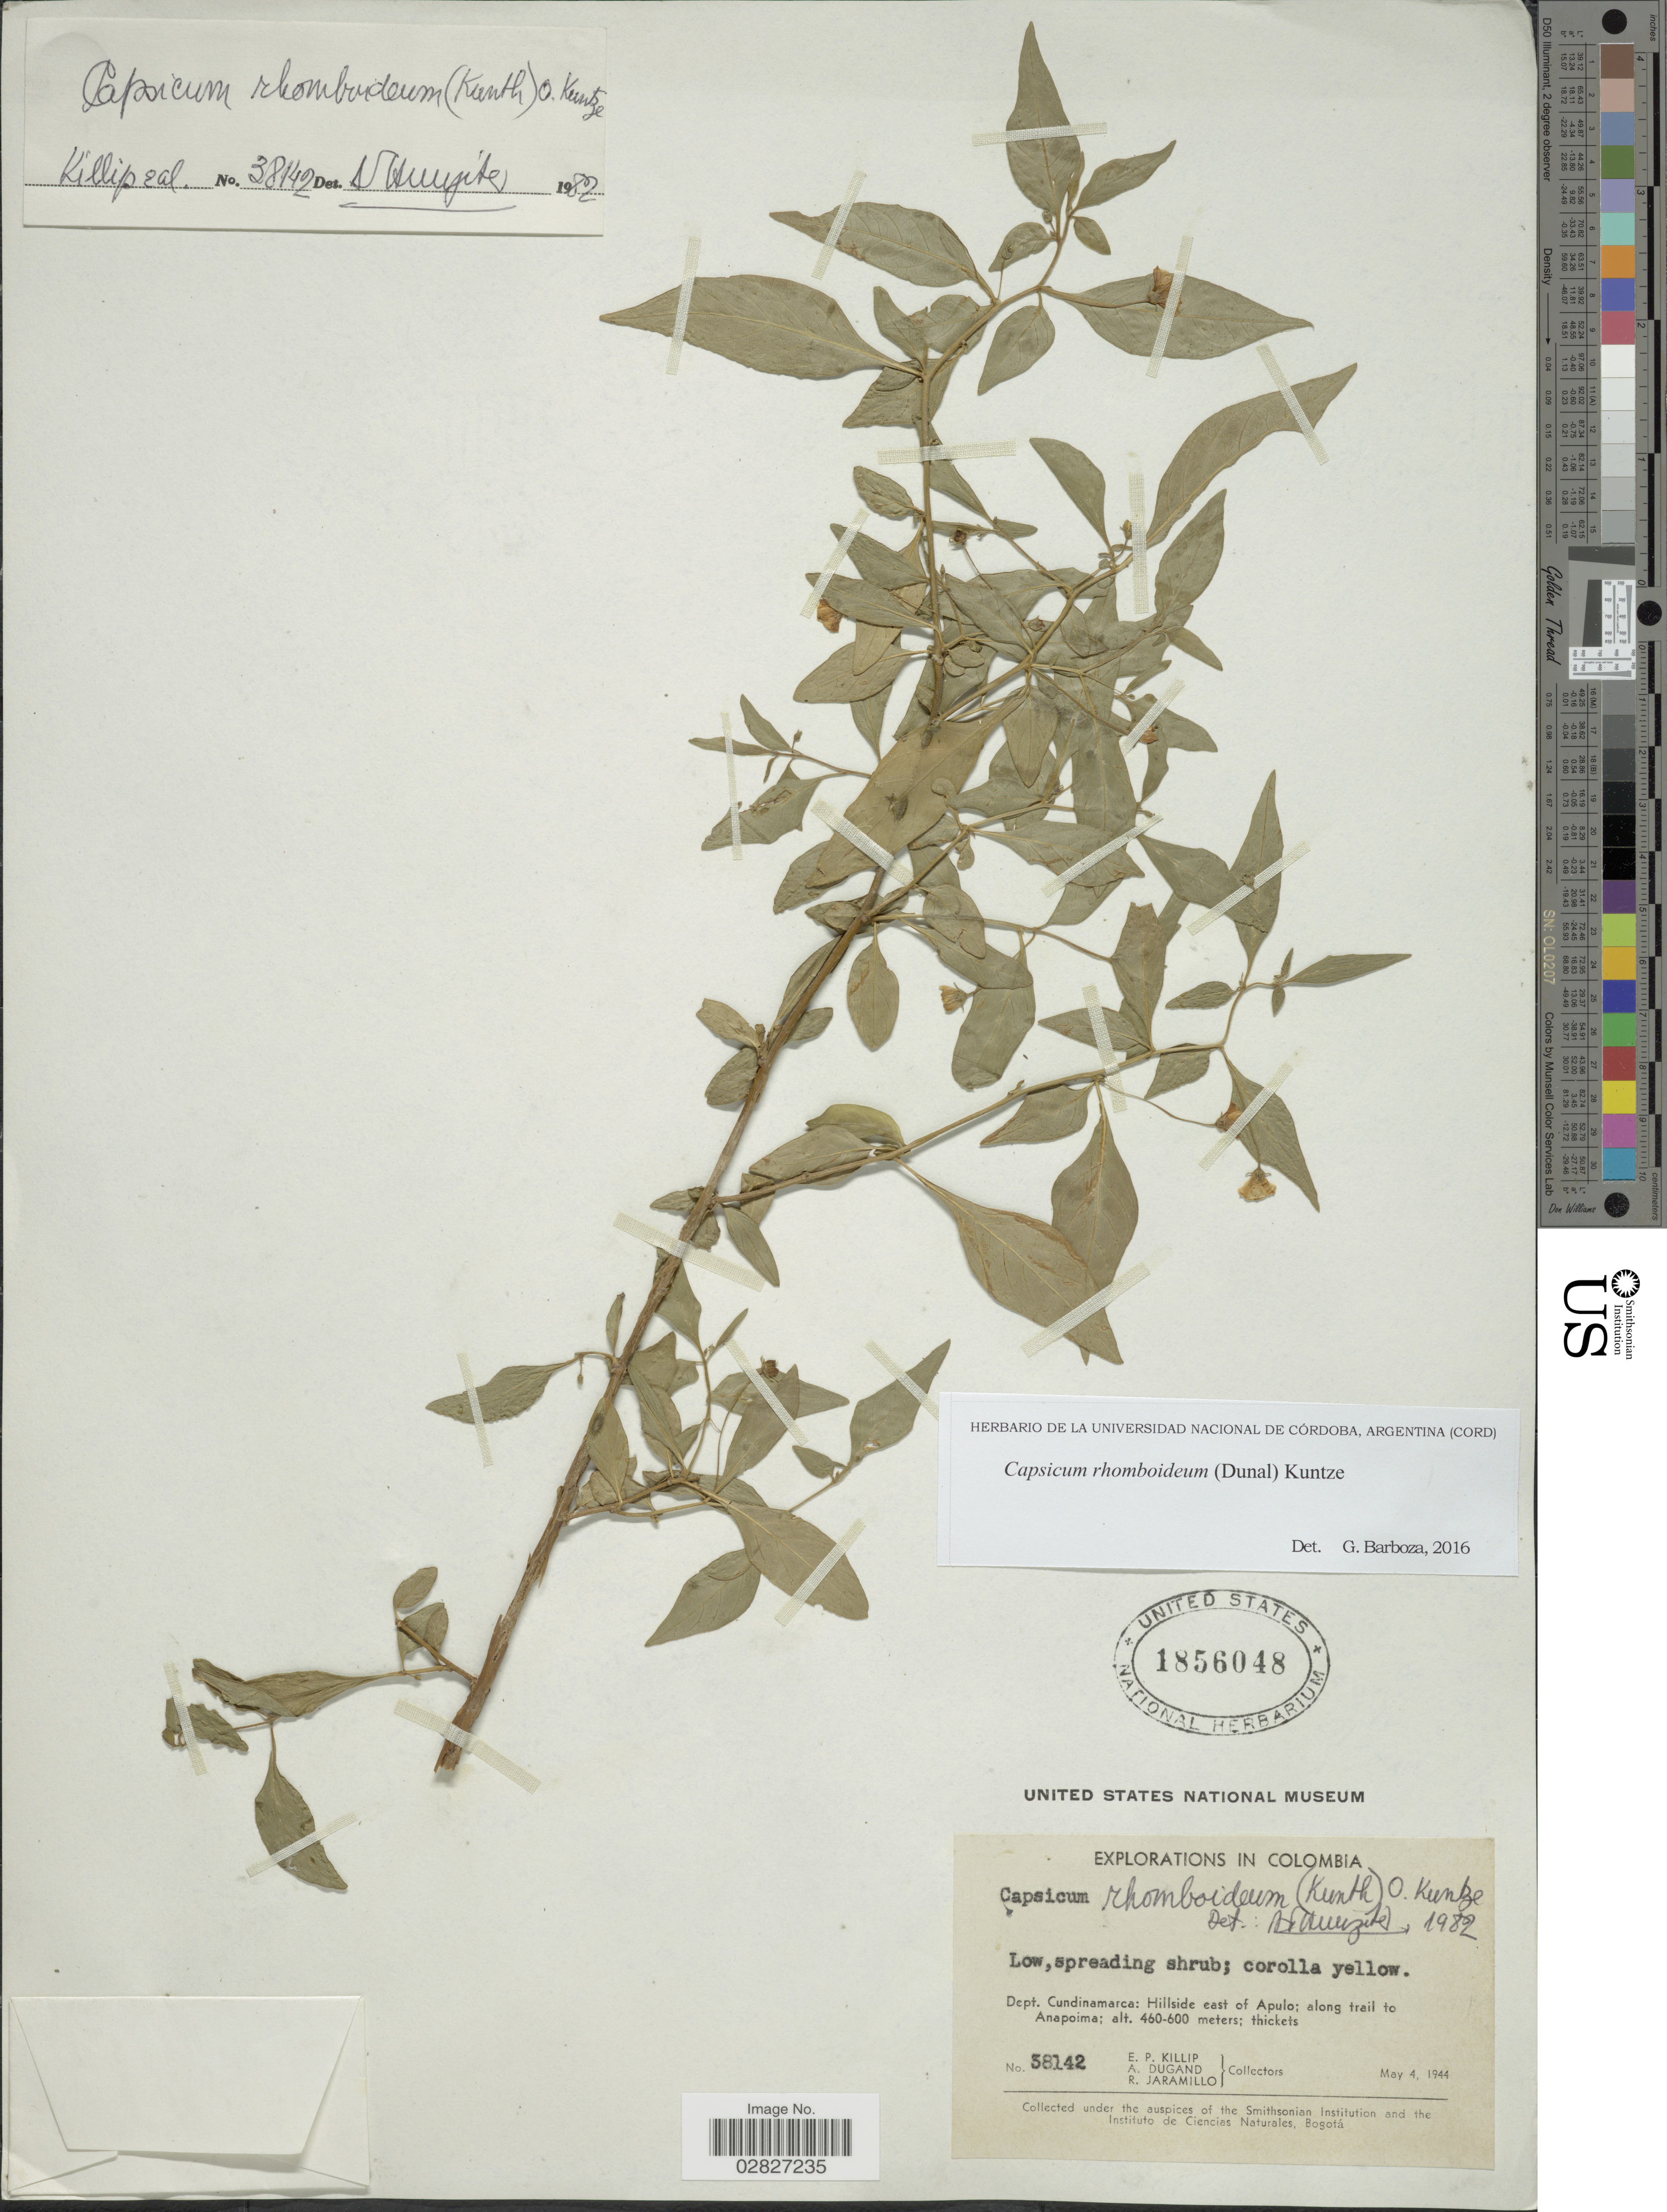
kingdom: Plantae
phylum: Tracheophyta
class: Magnoliopsida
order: Solanales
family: Solanaceae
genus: Capsicum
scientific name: Capsicum rhomboideum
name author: (Humb. & Bonpl. ex Dunal) Kuntze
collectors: E. P. Killip, A. Dugand & R. Jaramillo M.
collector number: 58142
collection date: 1944-05-04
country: Colombia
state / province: Cundinamarca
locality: Dept. Cundinamarca: Hillside east of Apulo; along trail to Anapoima.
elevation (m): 460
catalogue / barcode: US 1856048